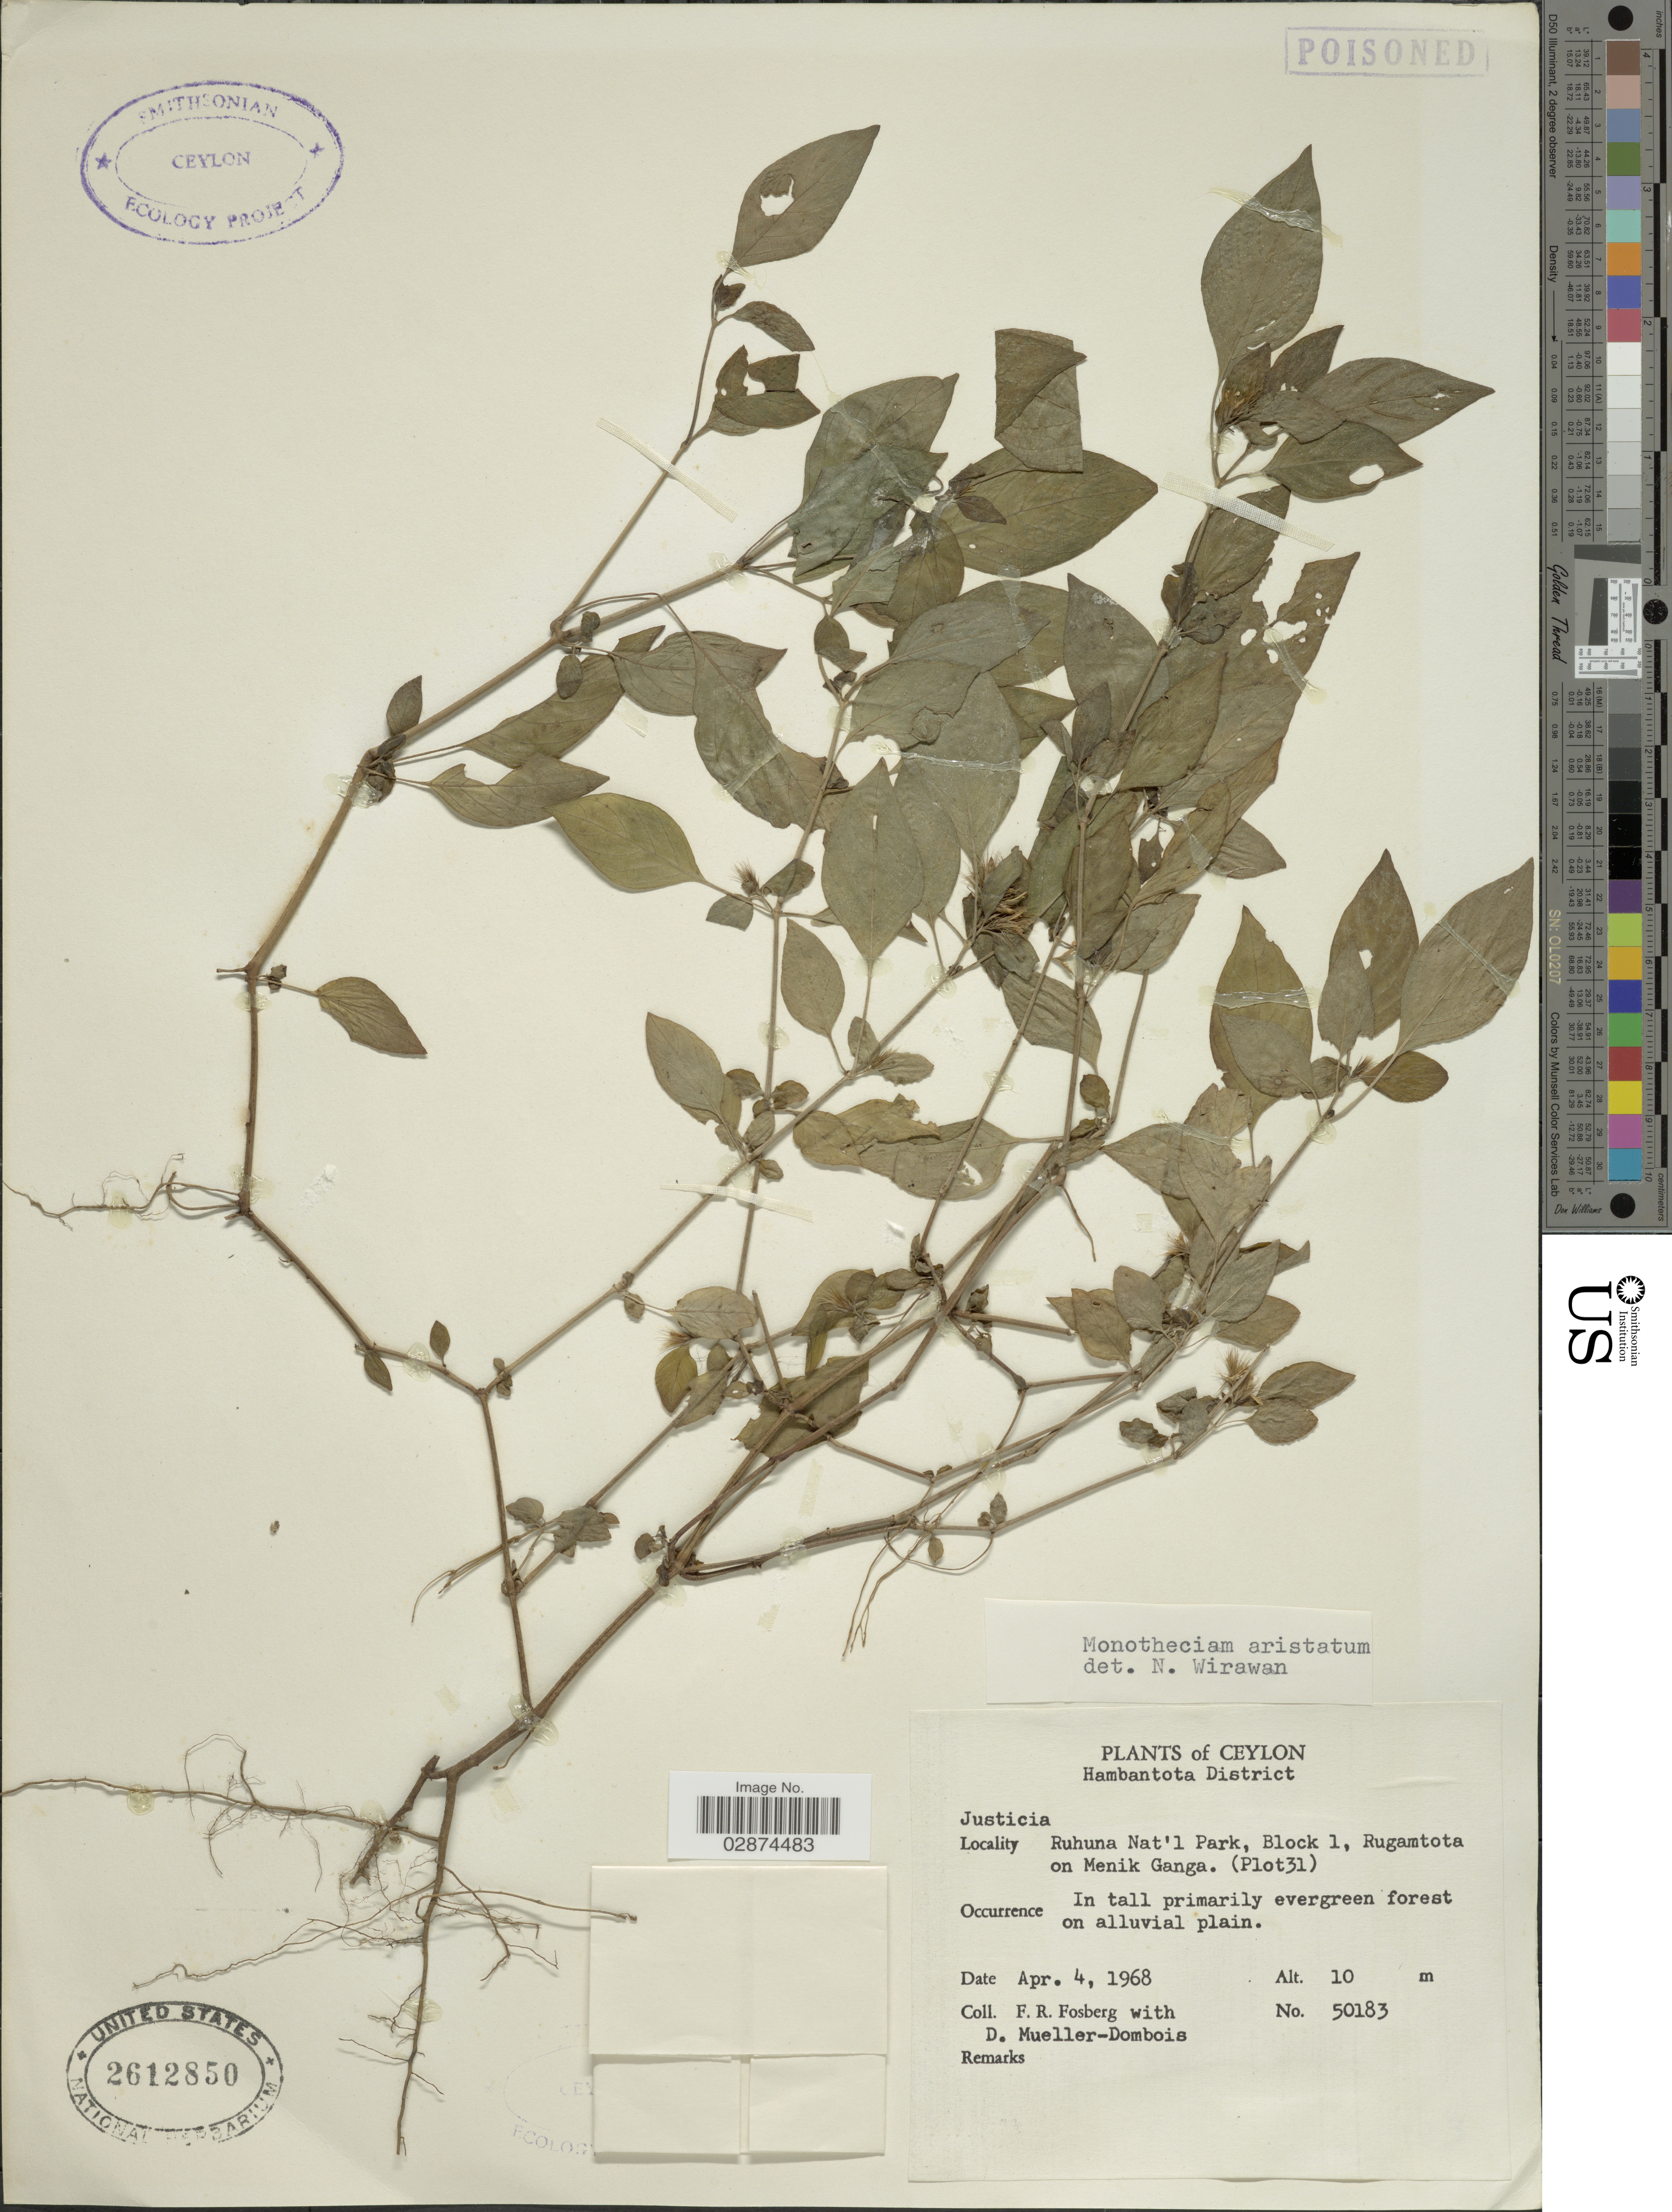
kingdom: Plantae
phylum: Tracheophyta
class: Magnoliopsida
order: Lamiales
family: Acanthaceae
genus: Monothecium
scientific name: Monothecium aristatum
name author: (Nees) T. Anderson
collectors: F. R. Fosberg & D. Mueller-Dombois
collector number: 50183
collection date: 1968-04-04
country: Sri Lanka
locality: Ceylon. Hambantota District. Ruhuna Nat'l Park, Block 1, Rugamtota on Menik Ganga. (Plot31).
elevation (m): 10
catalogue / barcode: US 2612850